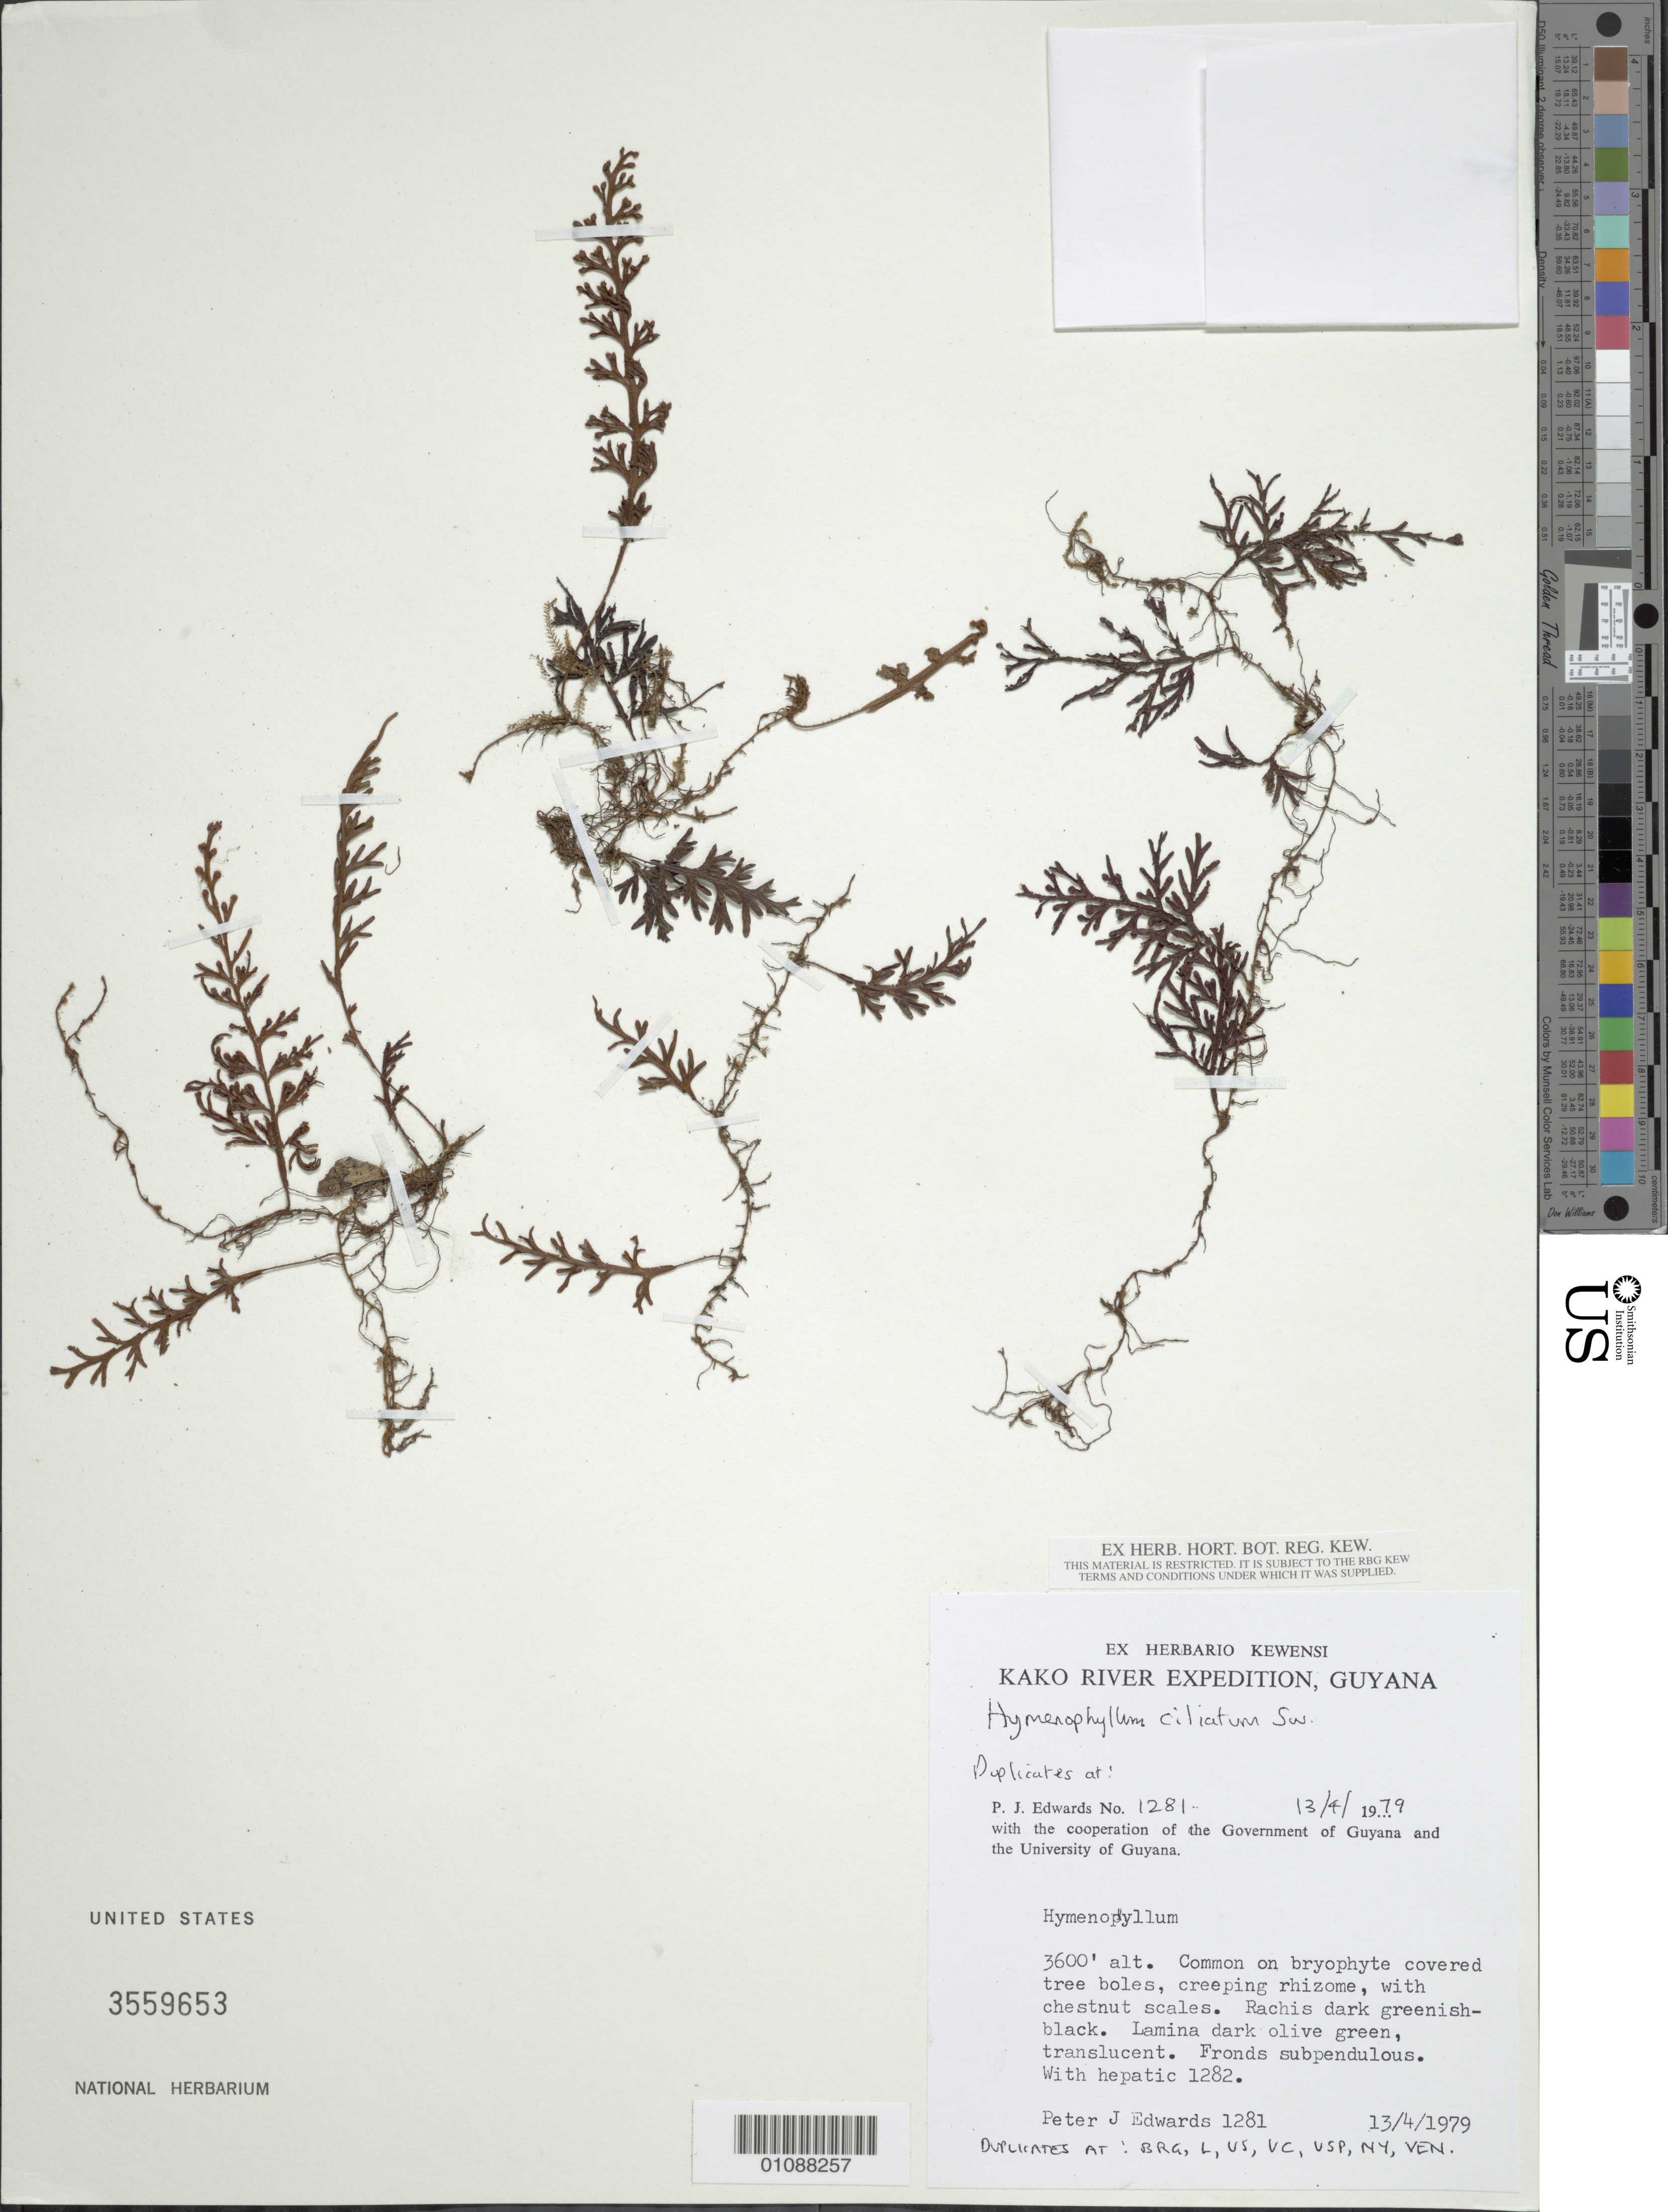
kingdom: Plantae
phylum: Tracheophyta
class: Polypodiopsida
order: Hymenophyllales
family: Hymenophyllaceae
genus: Hymenophyllum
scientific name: Hymenophyllum hirsutum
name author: (L.) Sw.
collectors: P. Edwards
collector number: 1281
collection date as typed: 13-Apr-79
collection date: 1979-04-13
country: Guyana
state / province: Cuyuni-Mazaruni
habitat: Common on bryophyte covered tree boles, creeping rhizome, with chestnut scales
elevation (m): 1097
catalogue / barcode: US 3559653